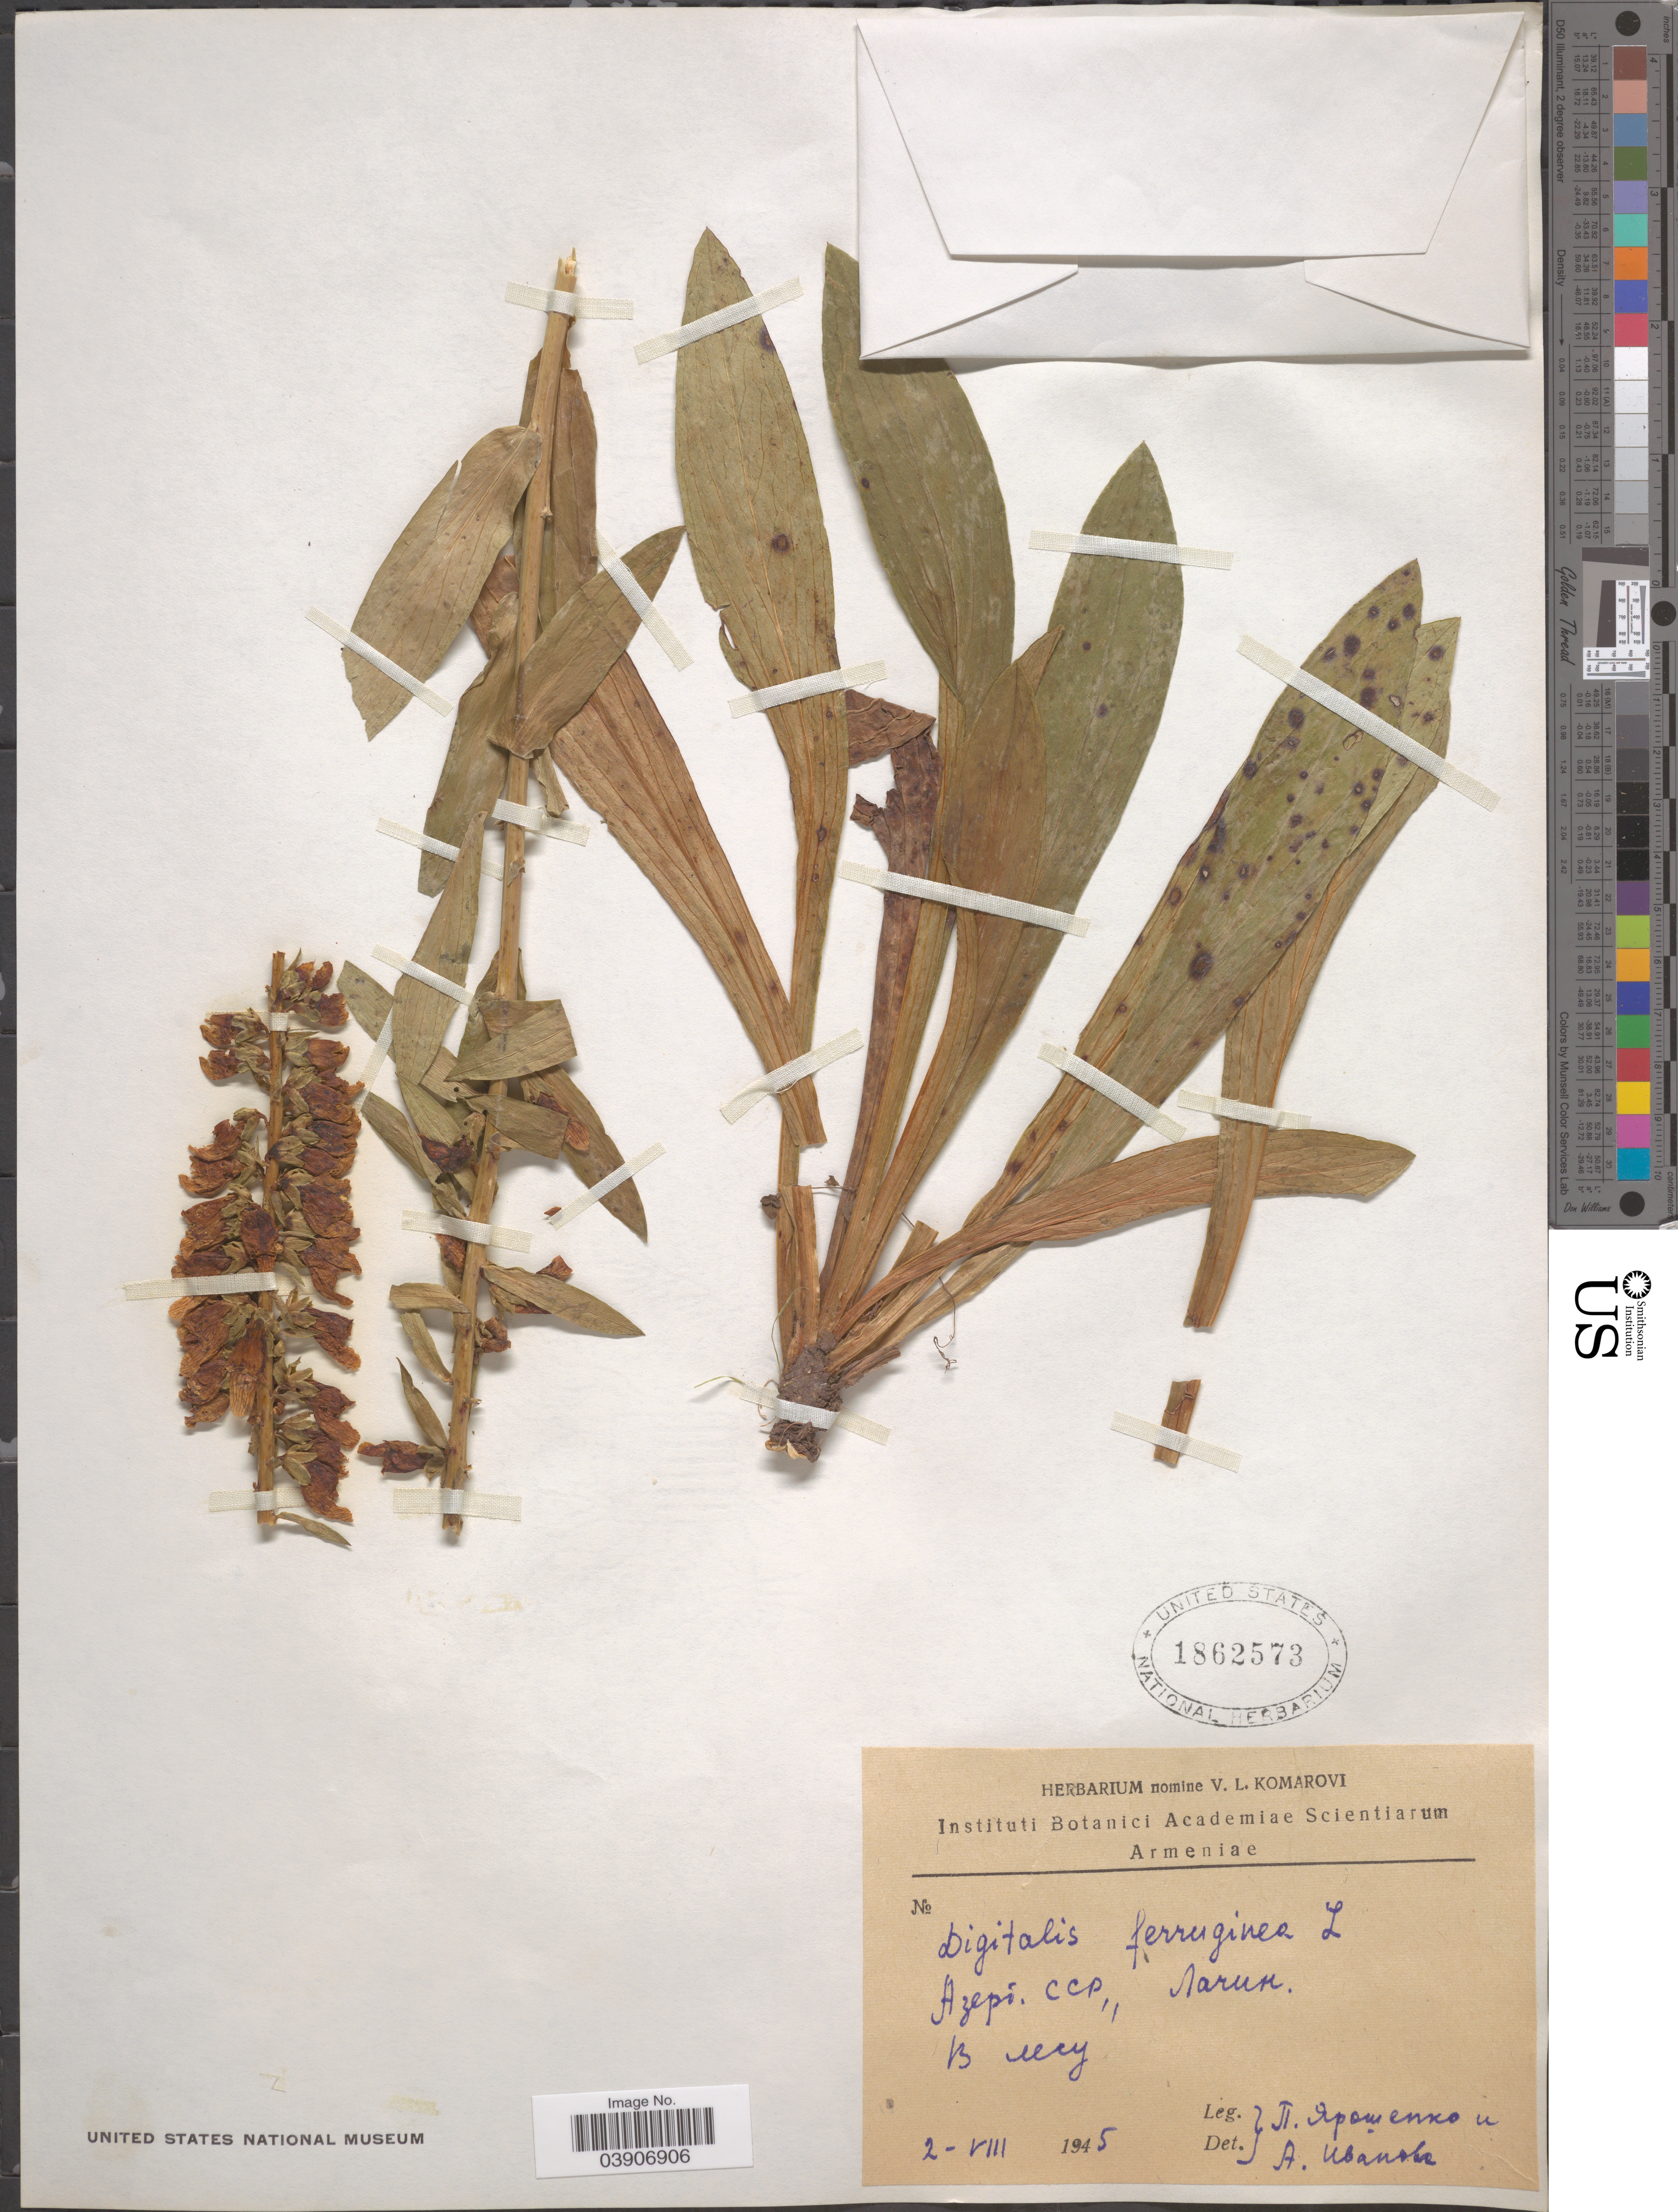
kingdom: Plantae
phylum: Tracheophyta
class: Magnoliopsida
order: Lamiales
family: Plantaginaceae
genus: Digitalis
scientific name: Digitalis ferruginea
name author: L.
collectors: P. Yaroshenko & A. Ivanova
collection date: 1945-08-02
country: Azerbaijan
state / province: Lacin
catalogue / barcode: US 1862573